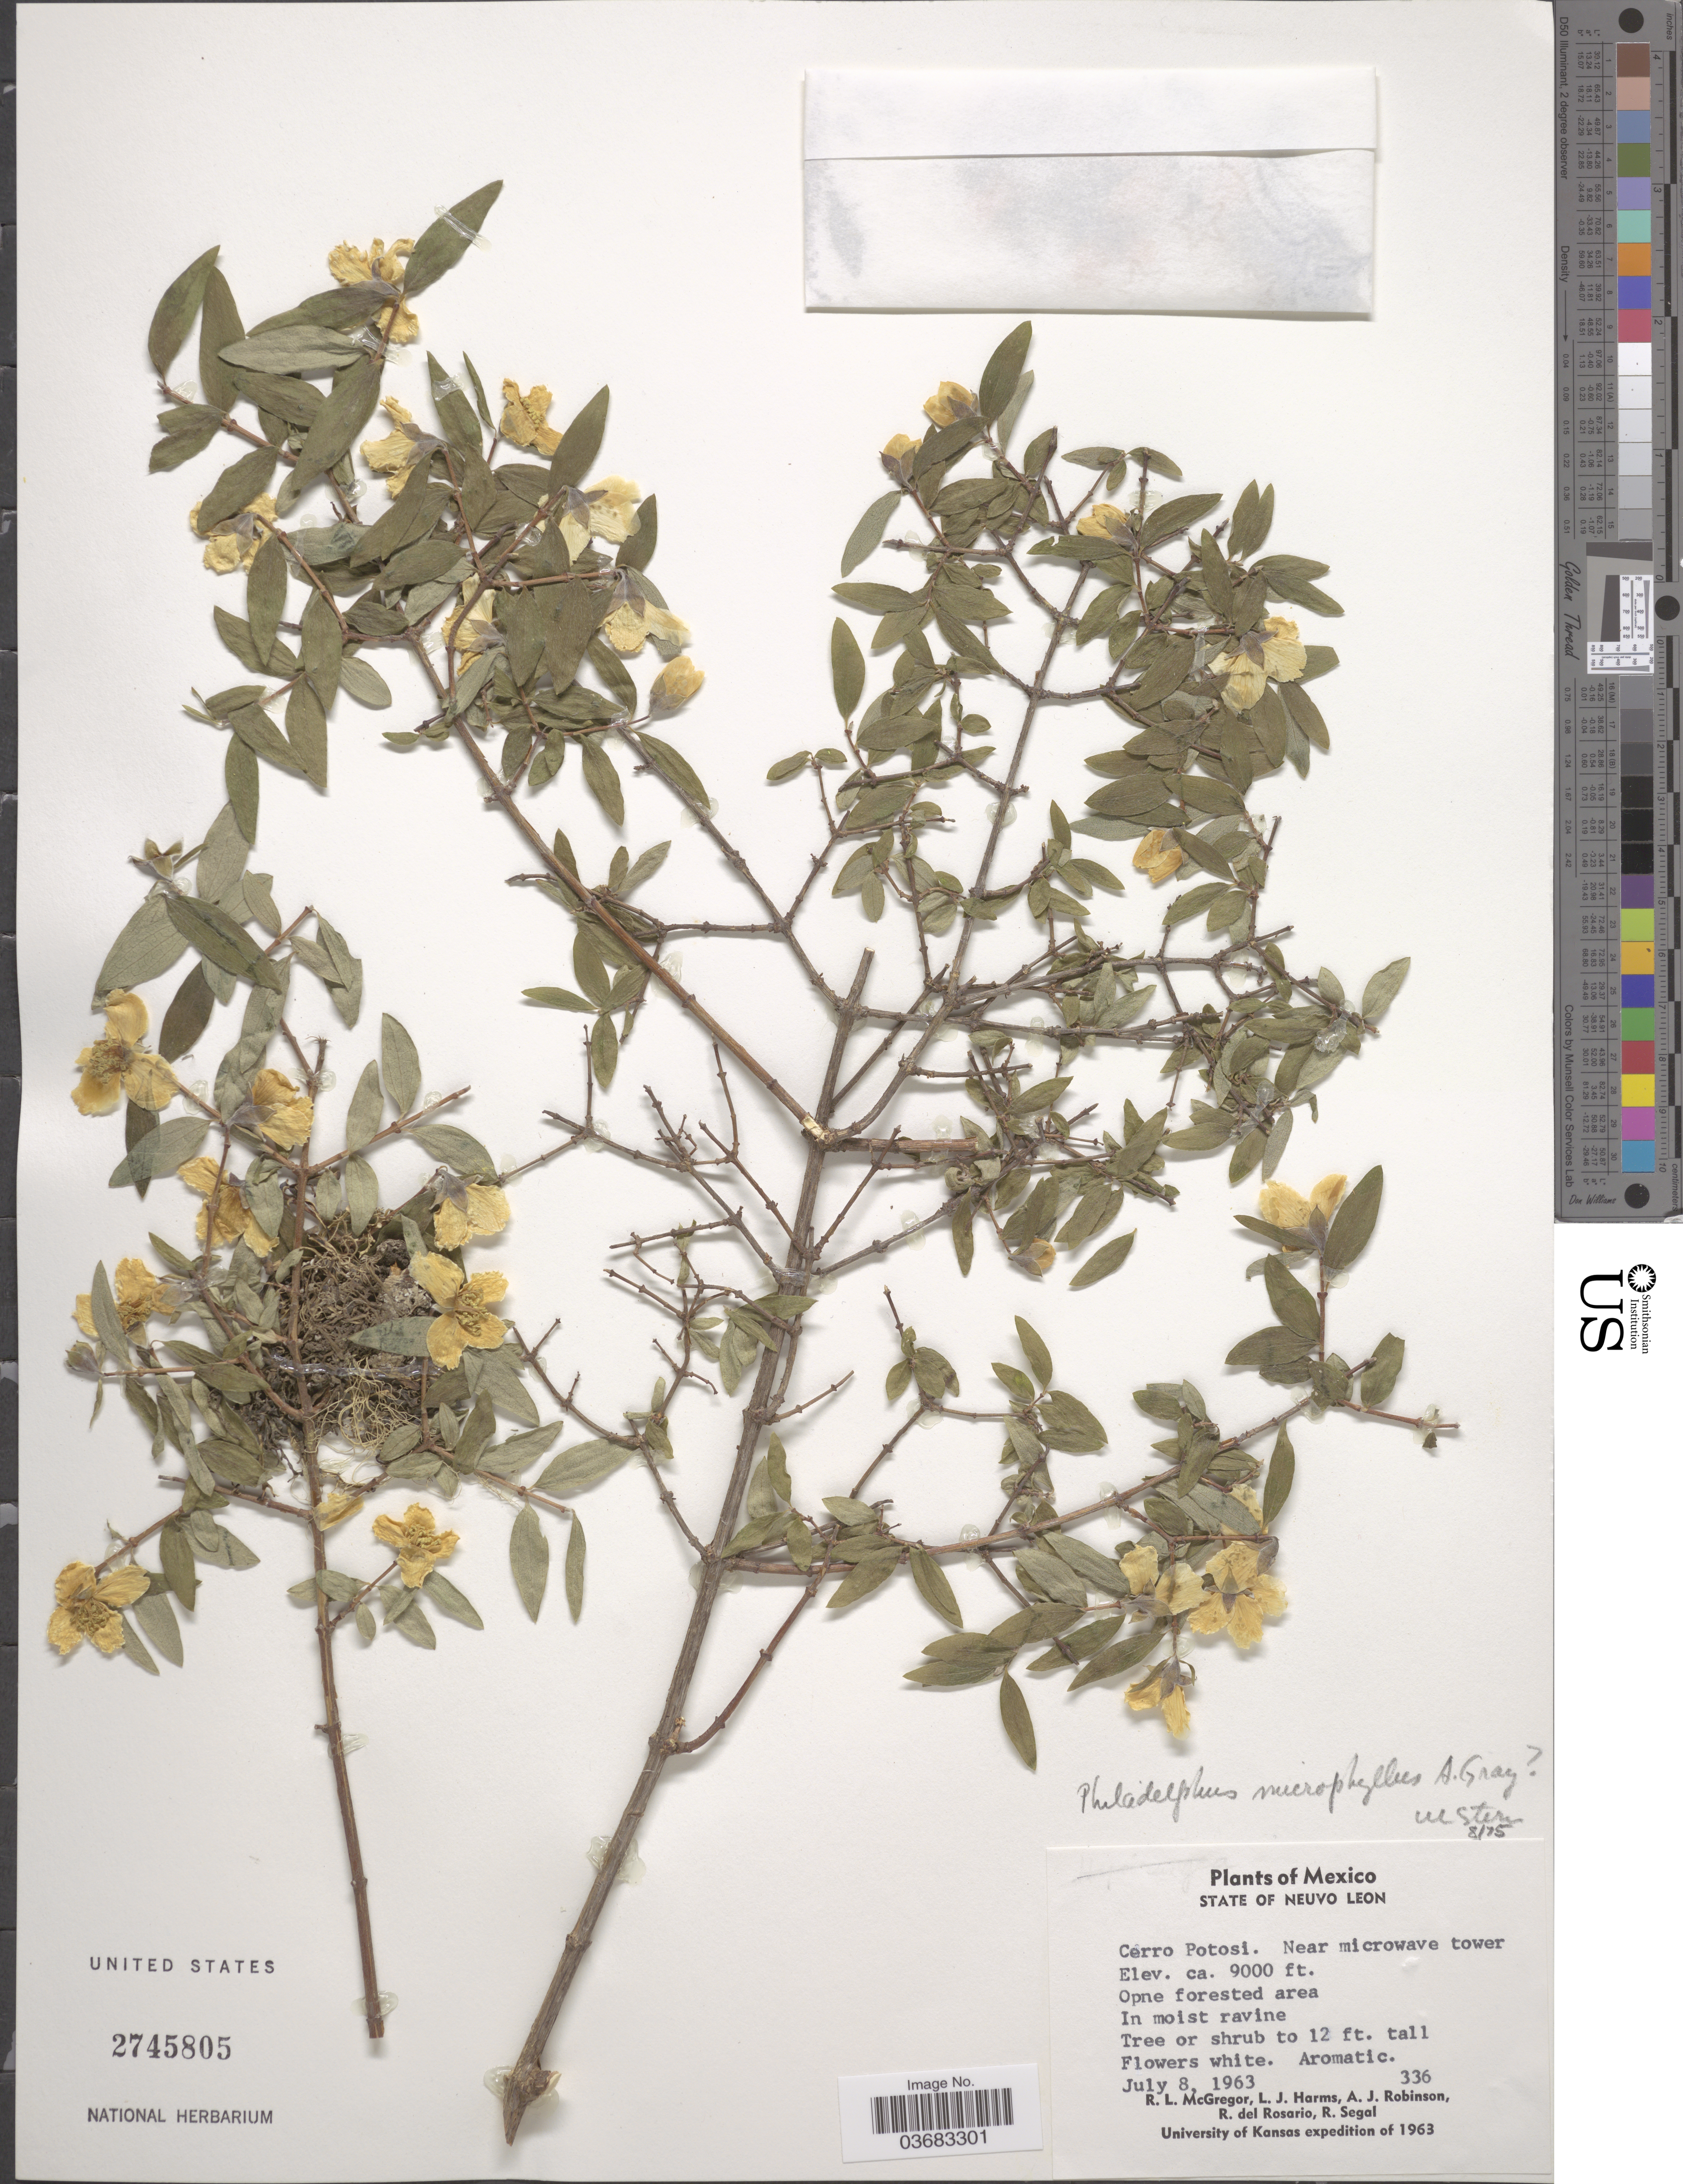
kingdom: Plantae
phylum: Tracheophyta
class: Magnoliopsida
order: Cornales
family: Hydrangeaceae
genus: Philadelphus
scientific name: Philadelphus microphyllus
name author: A. Gray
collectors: R. McGregor, L. Harms, A. J. Robinson, R. del Rosario & R. Segal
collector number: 336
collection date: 1963-07-08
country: Mexico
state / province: Nuevo León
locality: Cerro Potosi, Near microwave tower. University of Kansas expedition of 1963.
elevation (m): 2743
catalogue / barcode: US 2745805